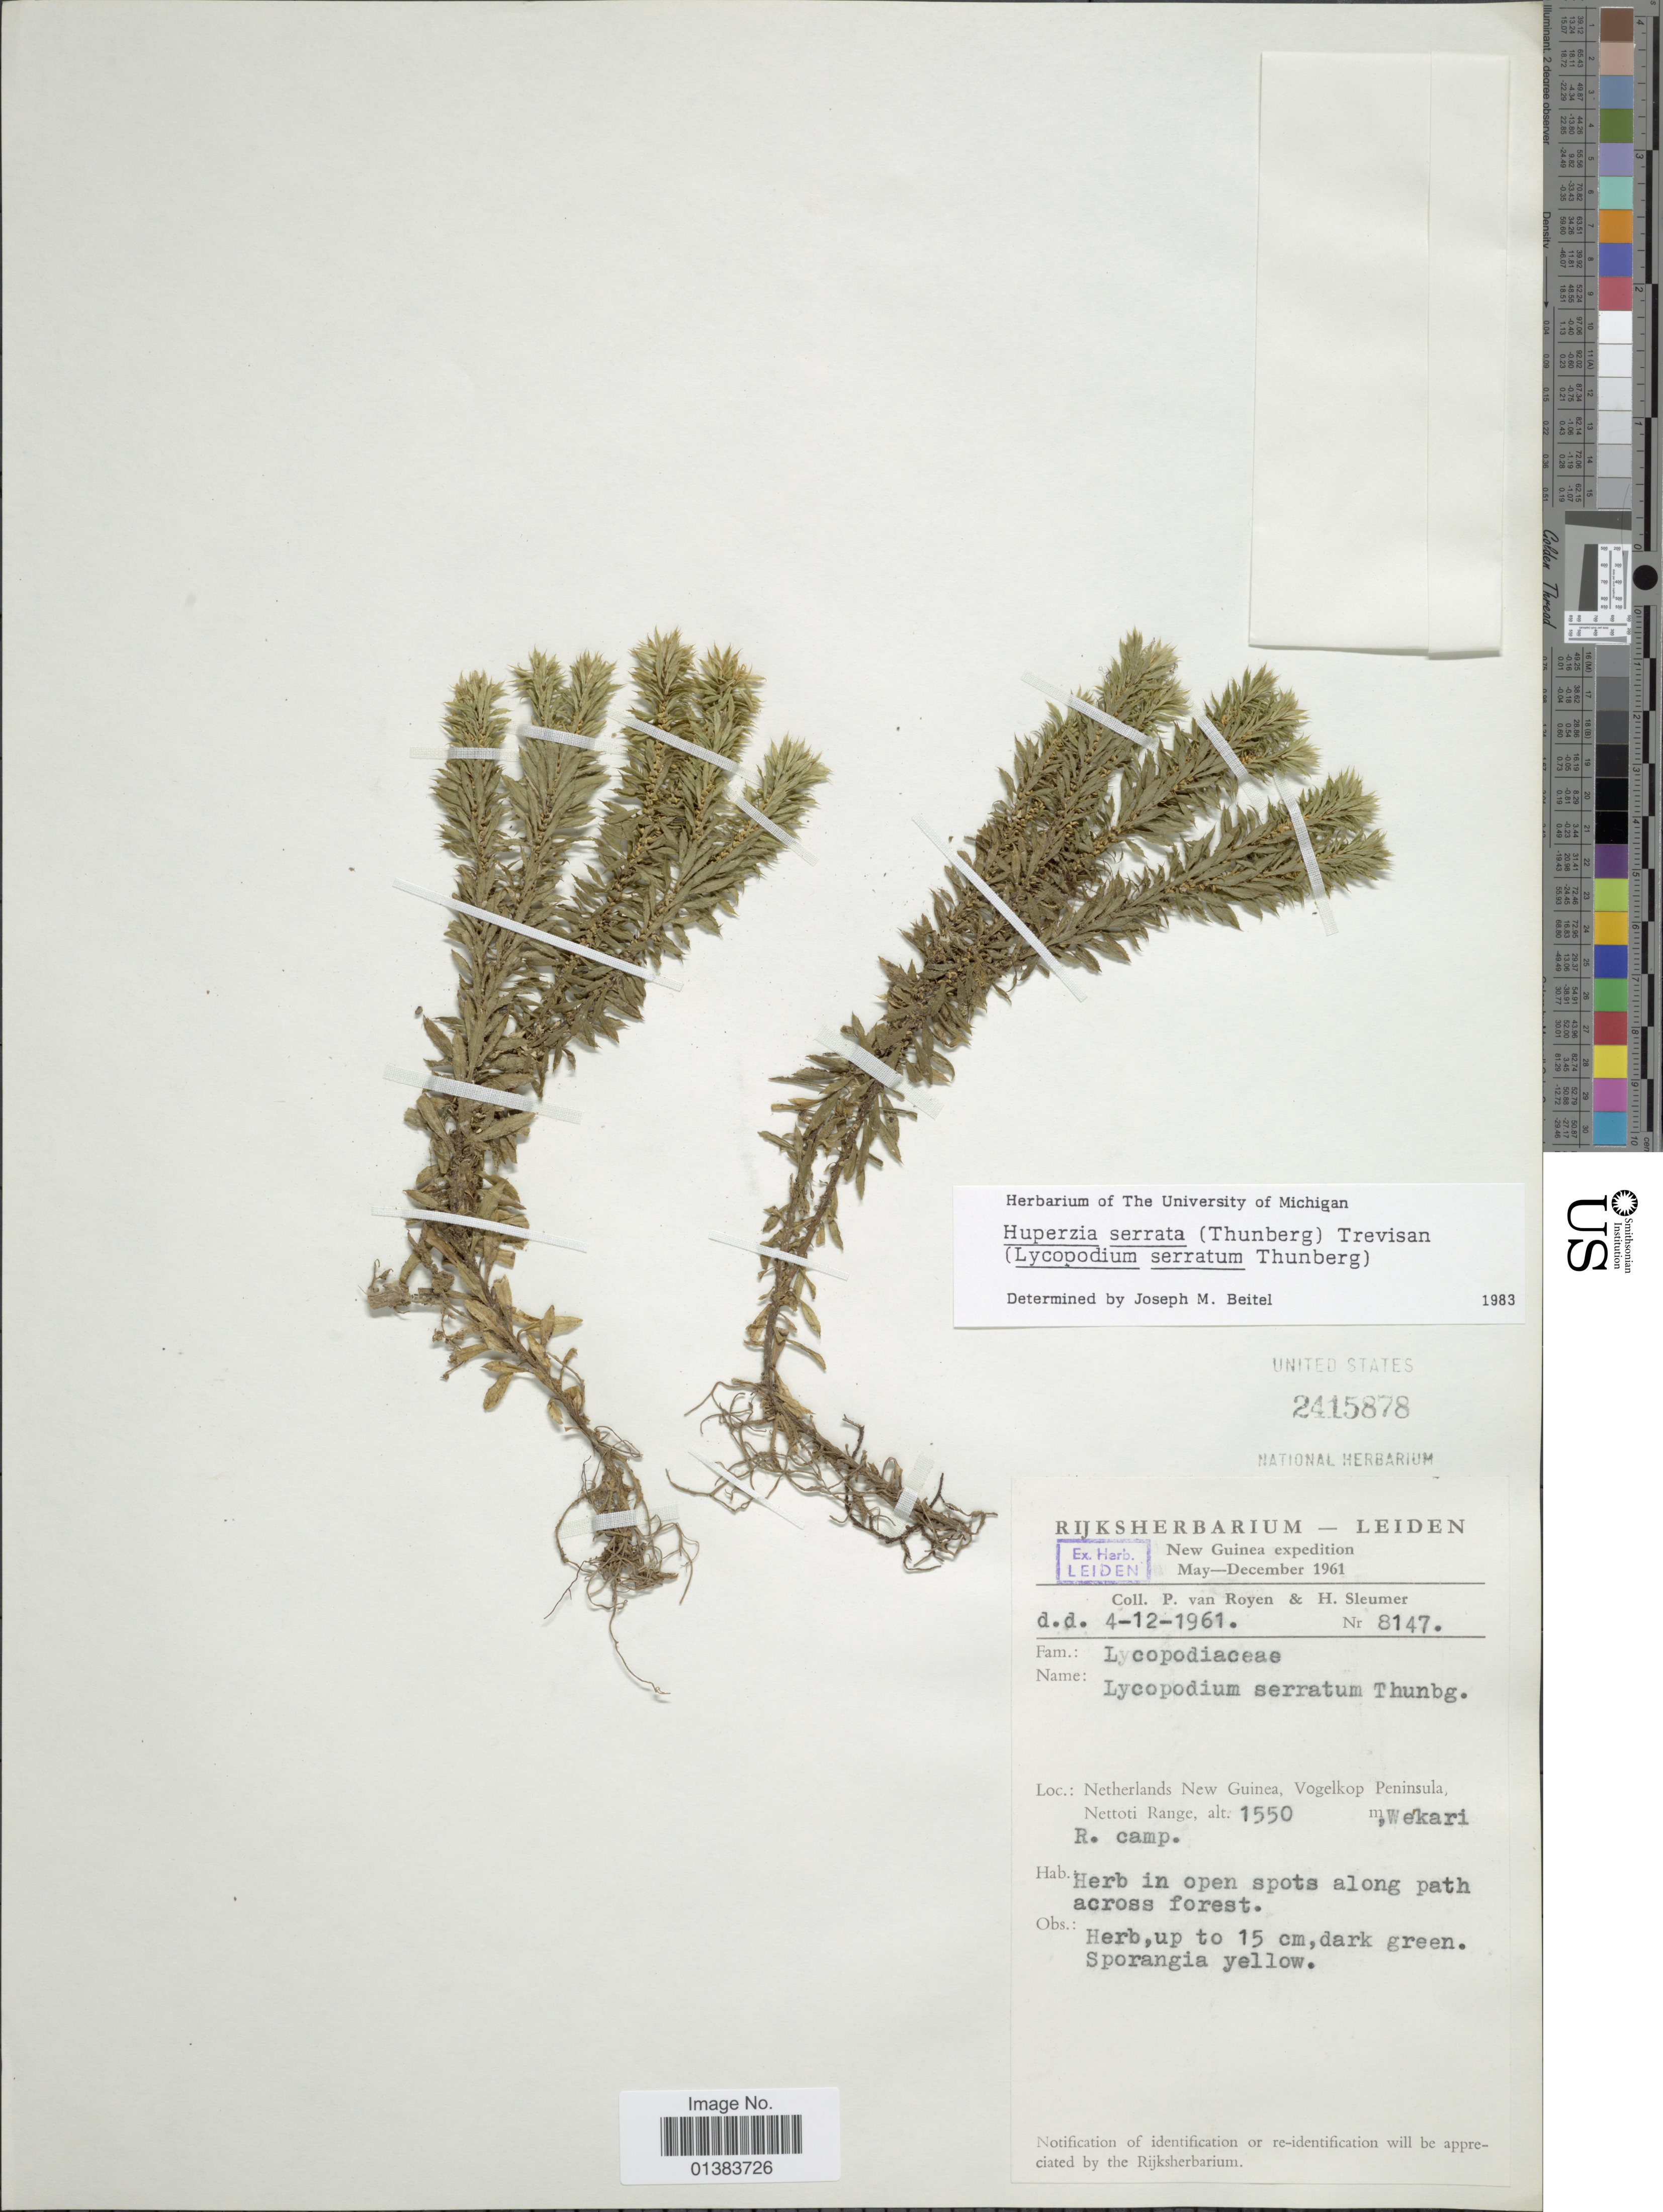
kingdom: Plantae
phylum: Tracheophyta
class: Lycopodiopsida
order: Lycopodiales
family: Lycopodiaceae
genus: Huperzia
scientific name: Huperzia serrata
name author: (Thunb.) Trevis.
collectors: P. van Royen & H. O. Sleumer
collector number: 8147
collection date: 1961-12-04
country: Indonesia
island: New Guinea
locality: Netherlands New Guinea, Vogelkop Peninsula, Nettoti Range, Wekari R. camp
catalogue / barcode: US 2415878